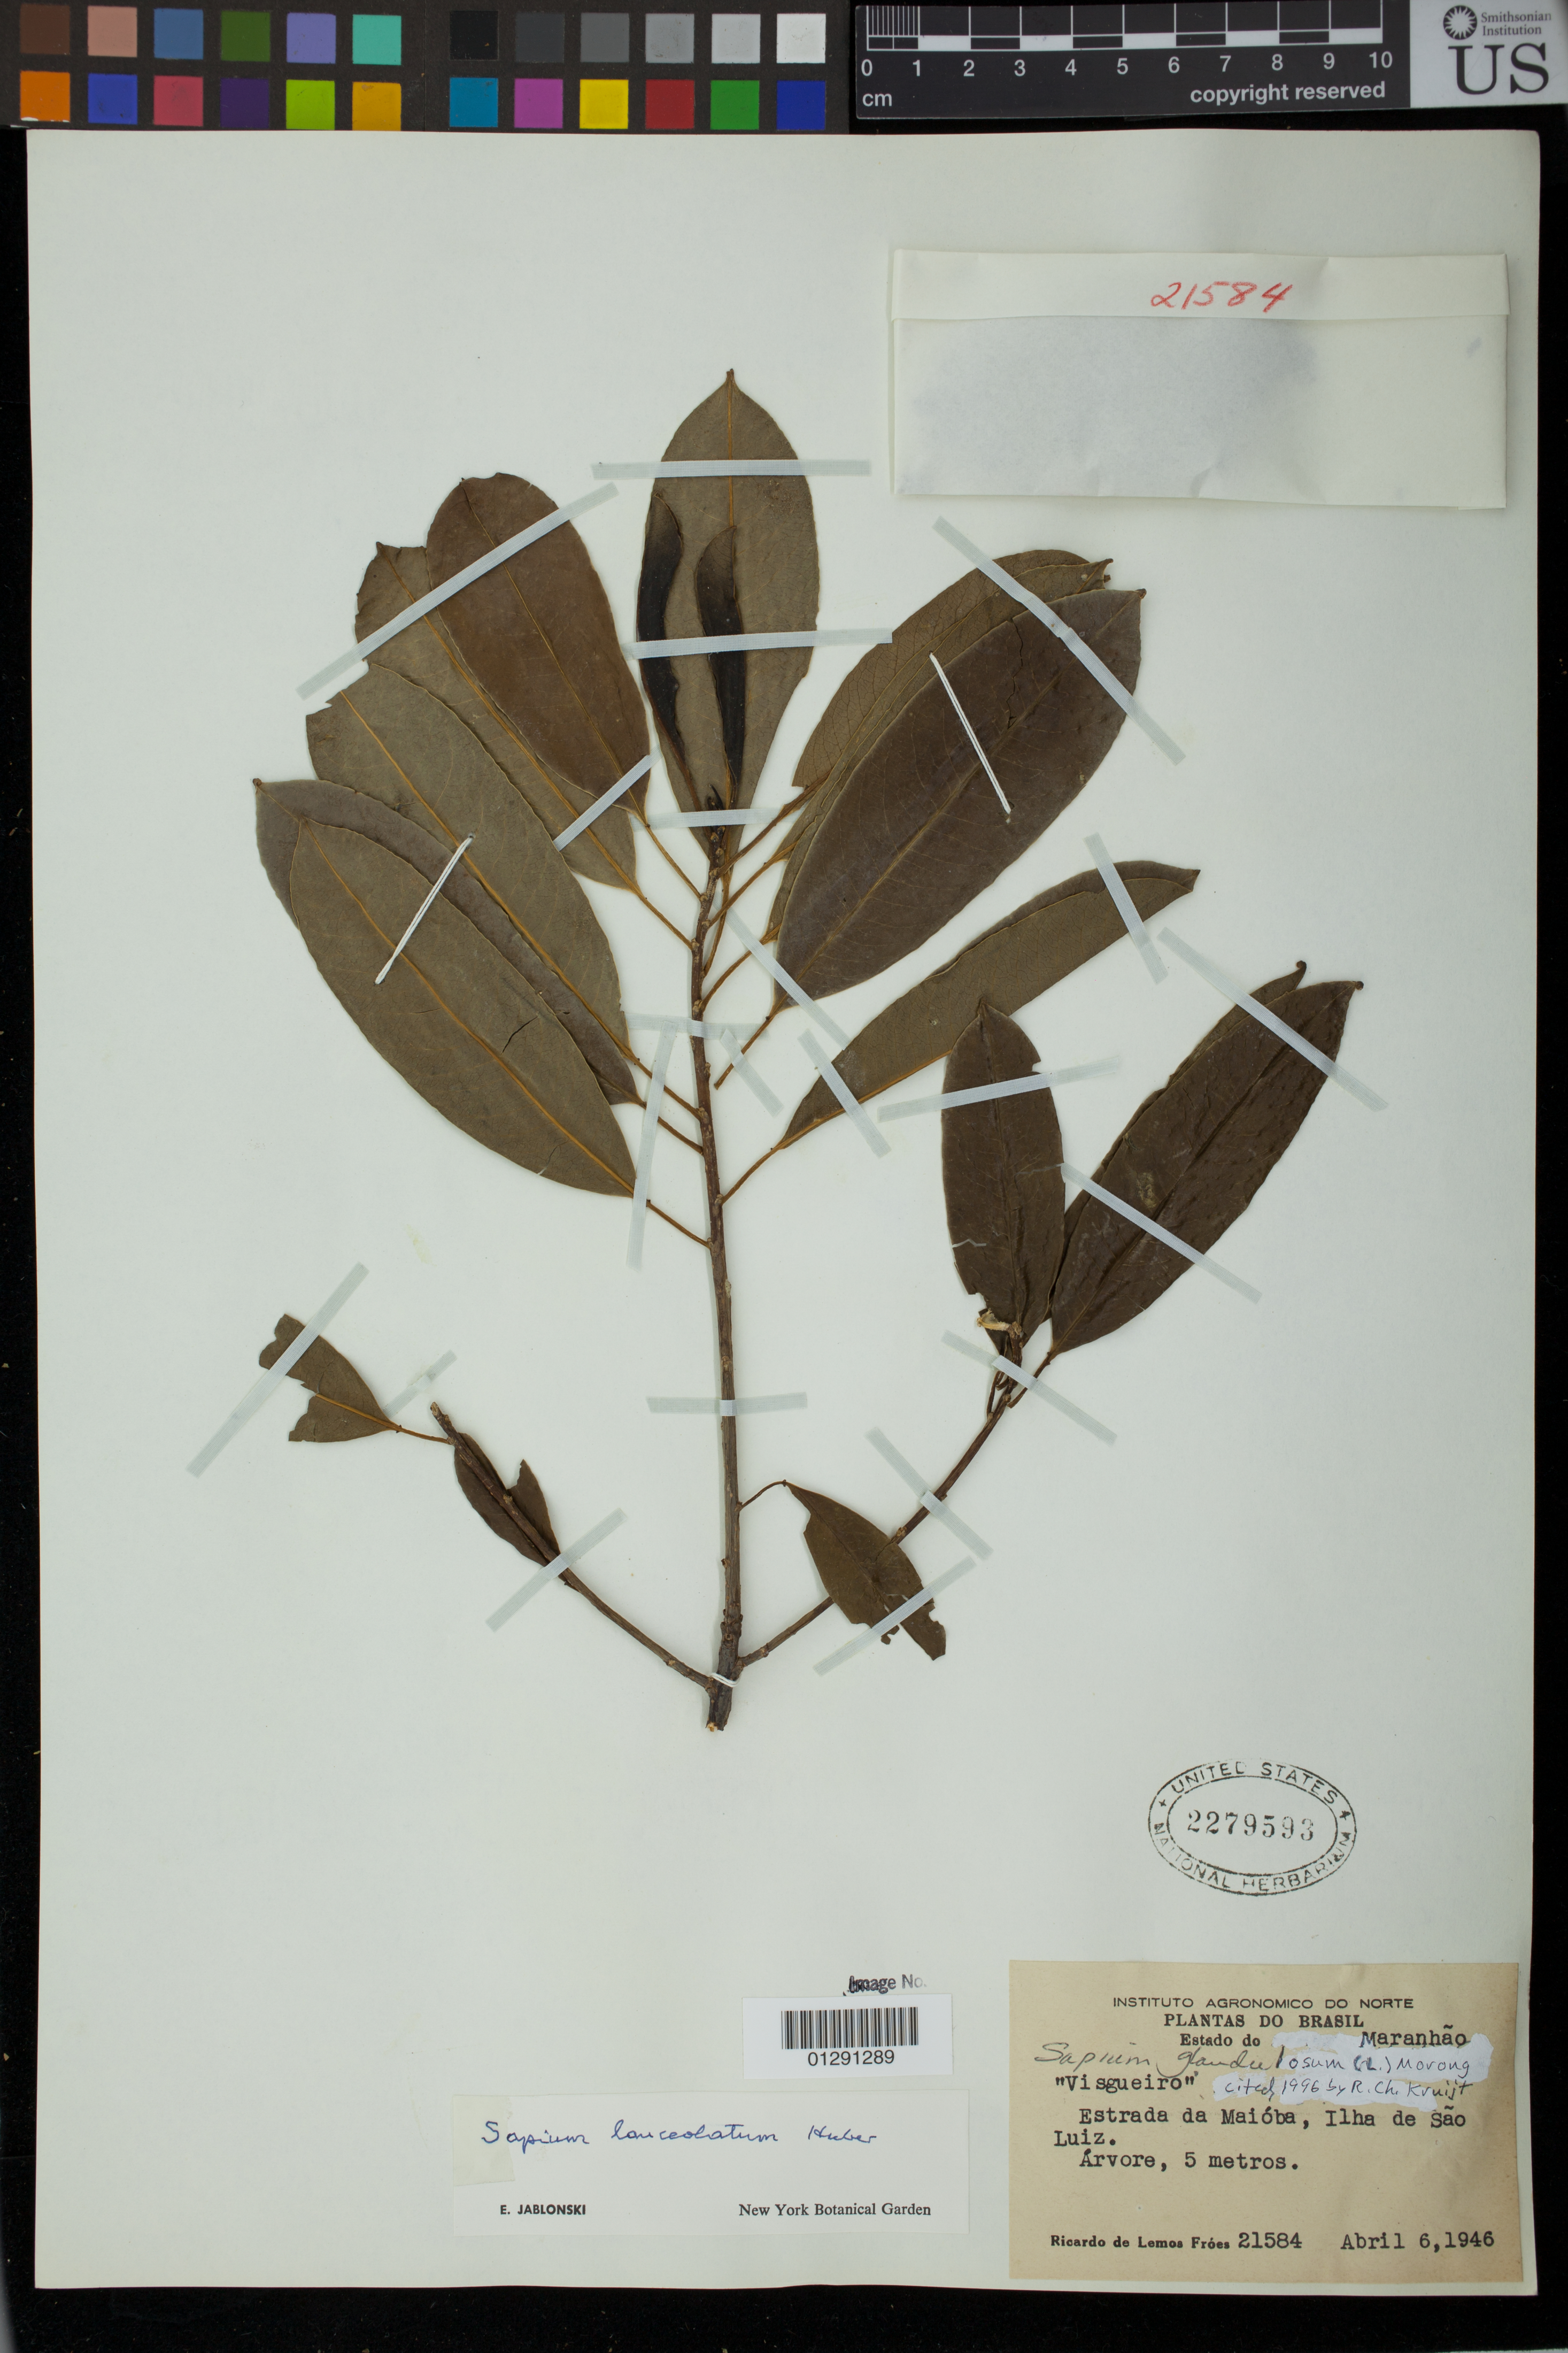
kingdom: Plantae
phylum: Tracheophyta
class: Magnoliopsida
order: Malpighiales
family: Euphorbiaceae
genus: Sapium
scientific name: Sapium glandulatum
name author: (Vell.) Pax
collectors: R. L. Fróes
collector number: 21584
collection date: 1946-04-06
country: Brazil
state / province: Maranhao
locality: Estrada da Maioba, Ilha de Sao Luiz.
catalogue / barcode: US 2279593